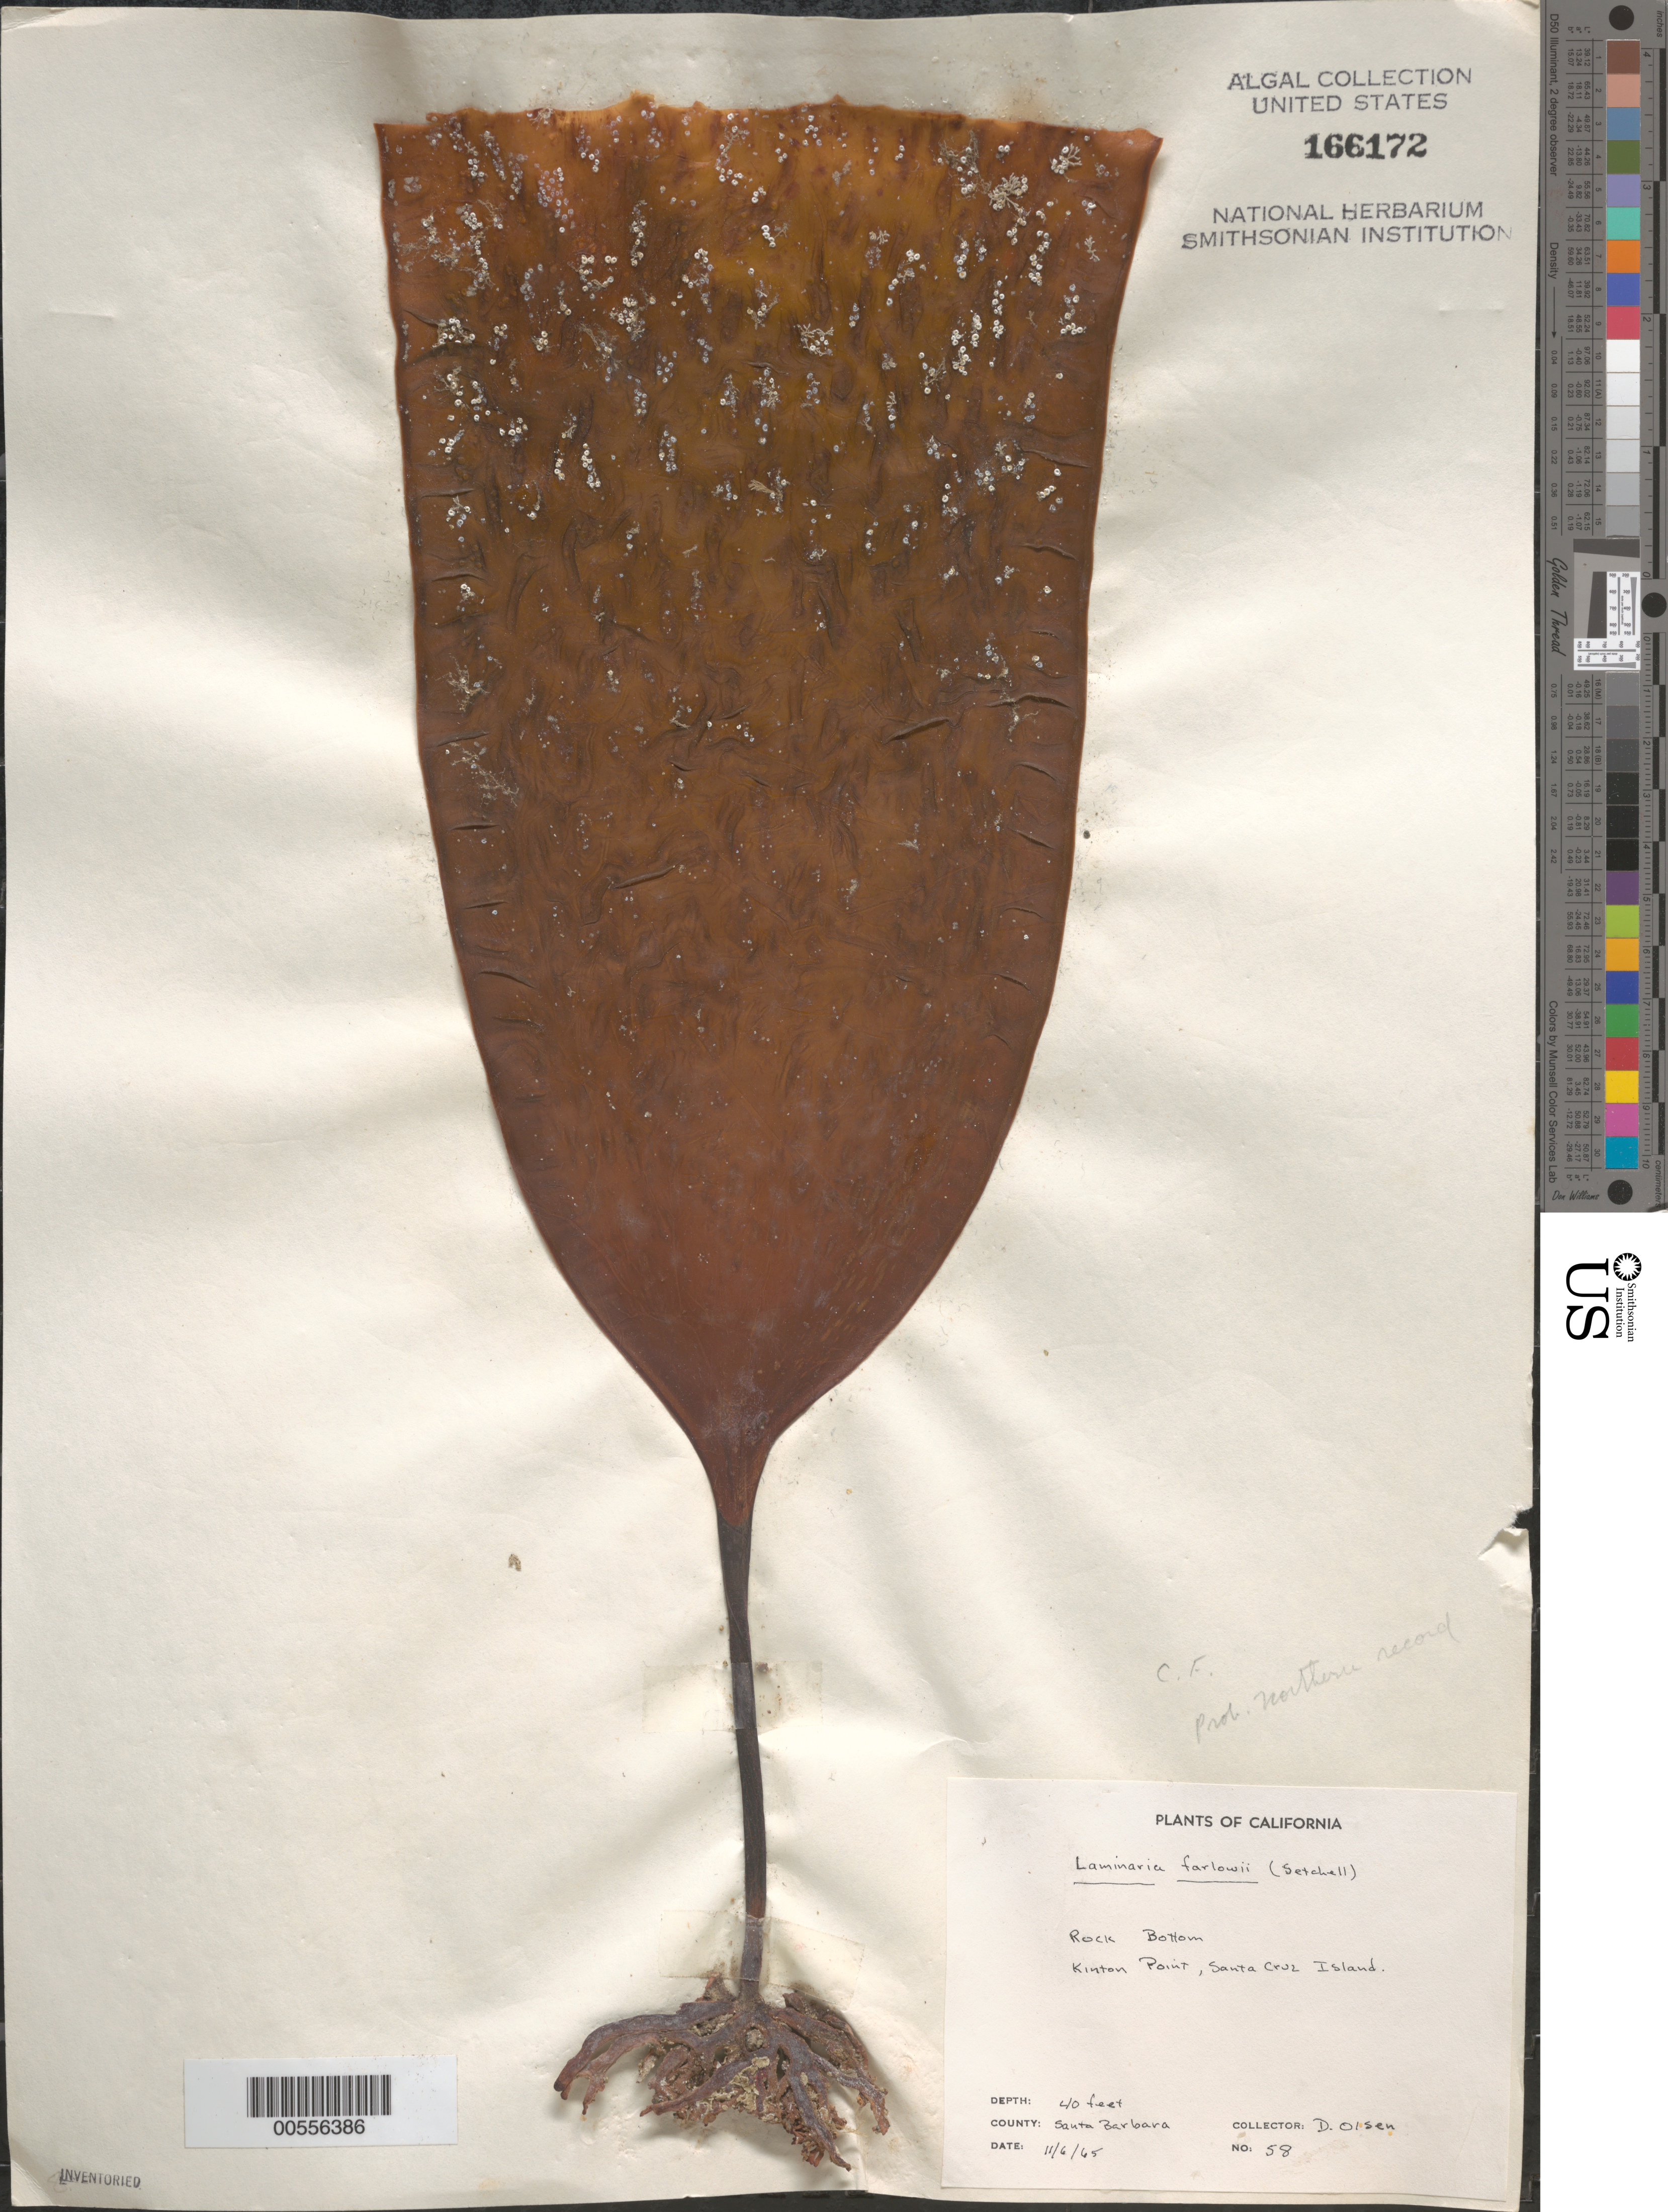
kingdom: Chromista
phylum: Ochrophyta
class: Phaeophyceae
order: Laminariales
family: Laminariaceae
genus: Laminaria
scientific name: Laminaria farlowii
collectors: D. Olsen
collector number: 58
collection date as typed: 06 Nov 1965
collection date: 1965-11-06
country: United States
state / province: California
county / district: Santa Barbara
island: Santa Cruz Island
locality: Kinton Point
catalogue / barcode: US 166172